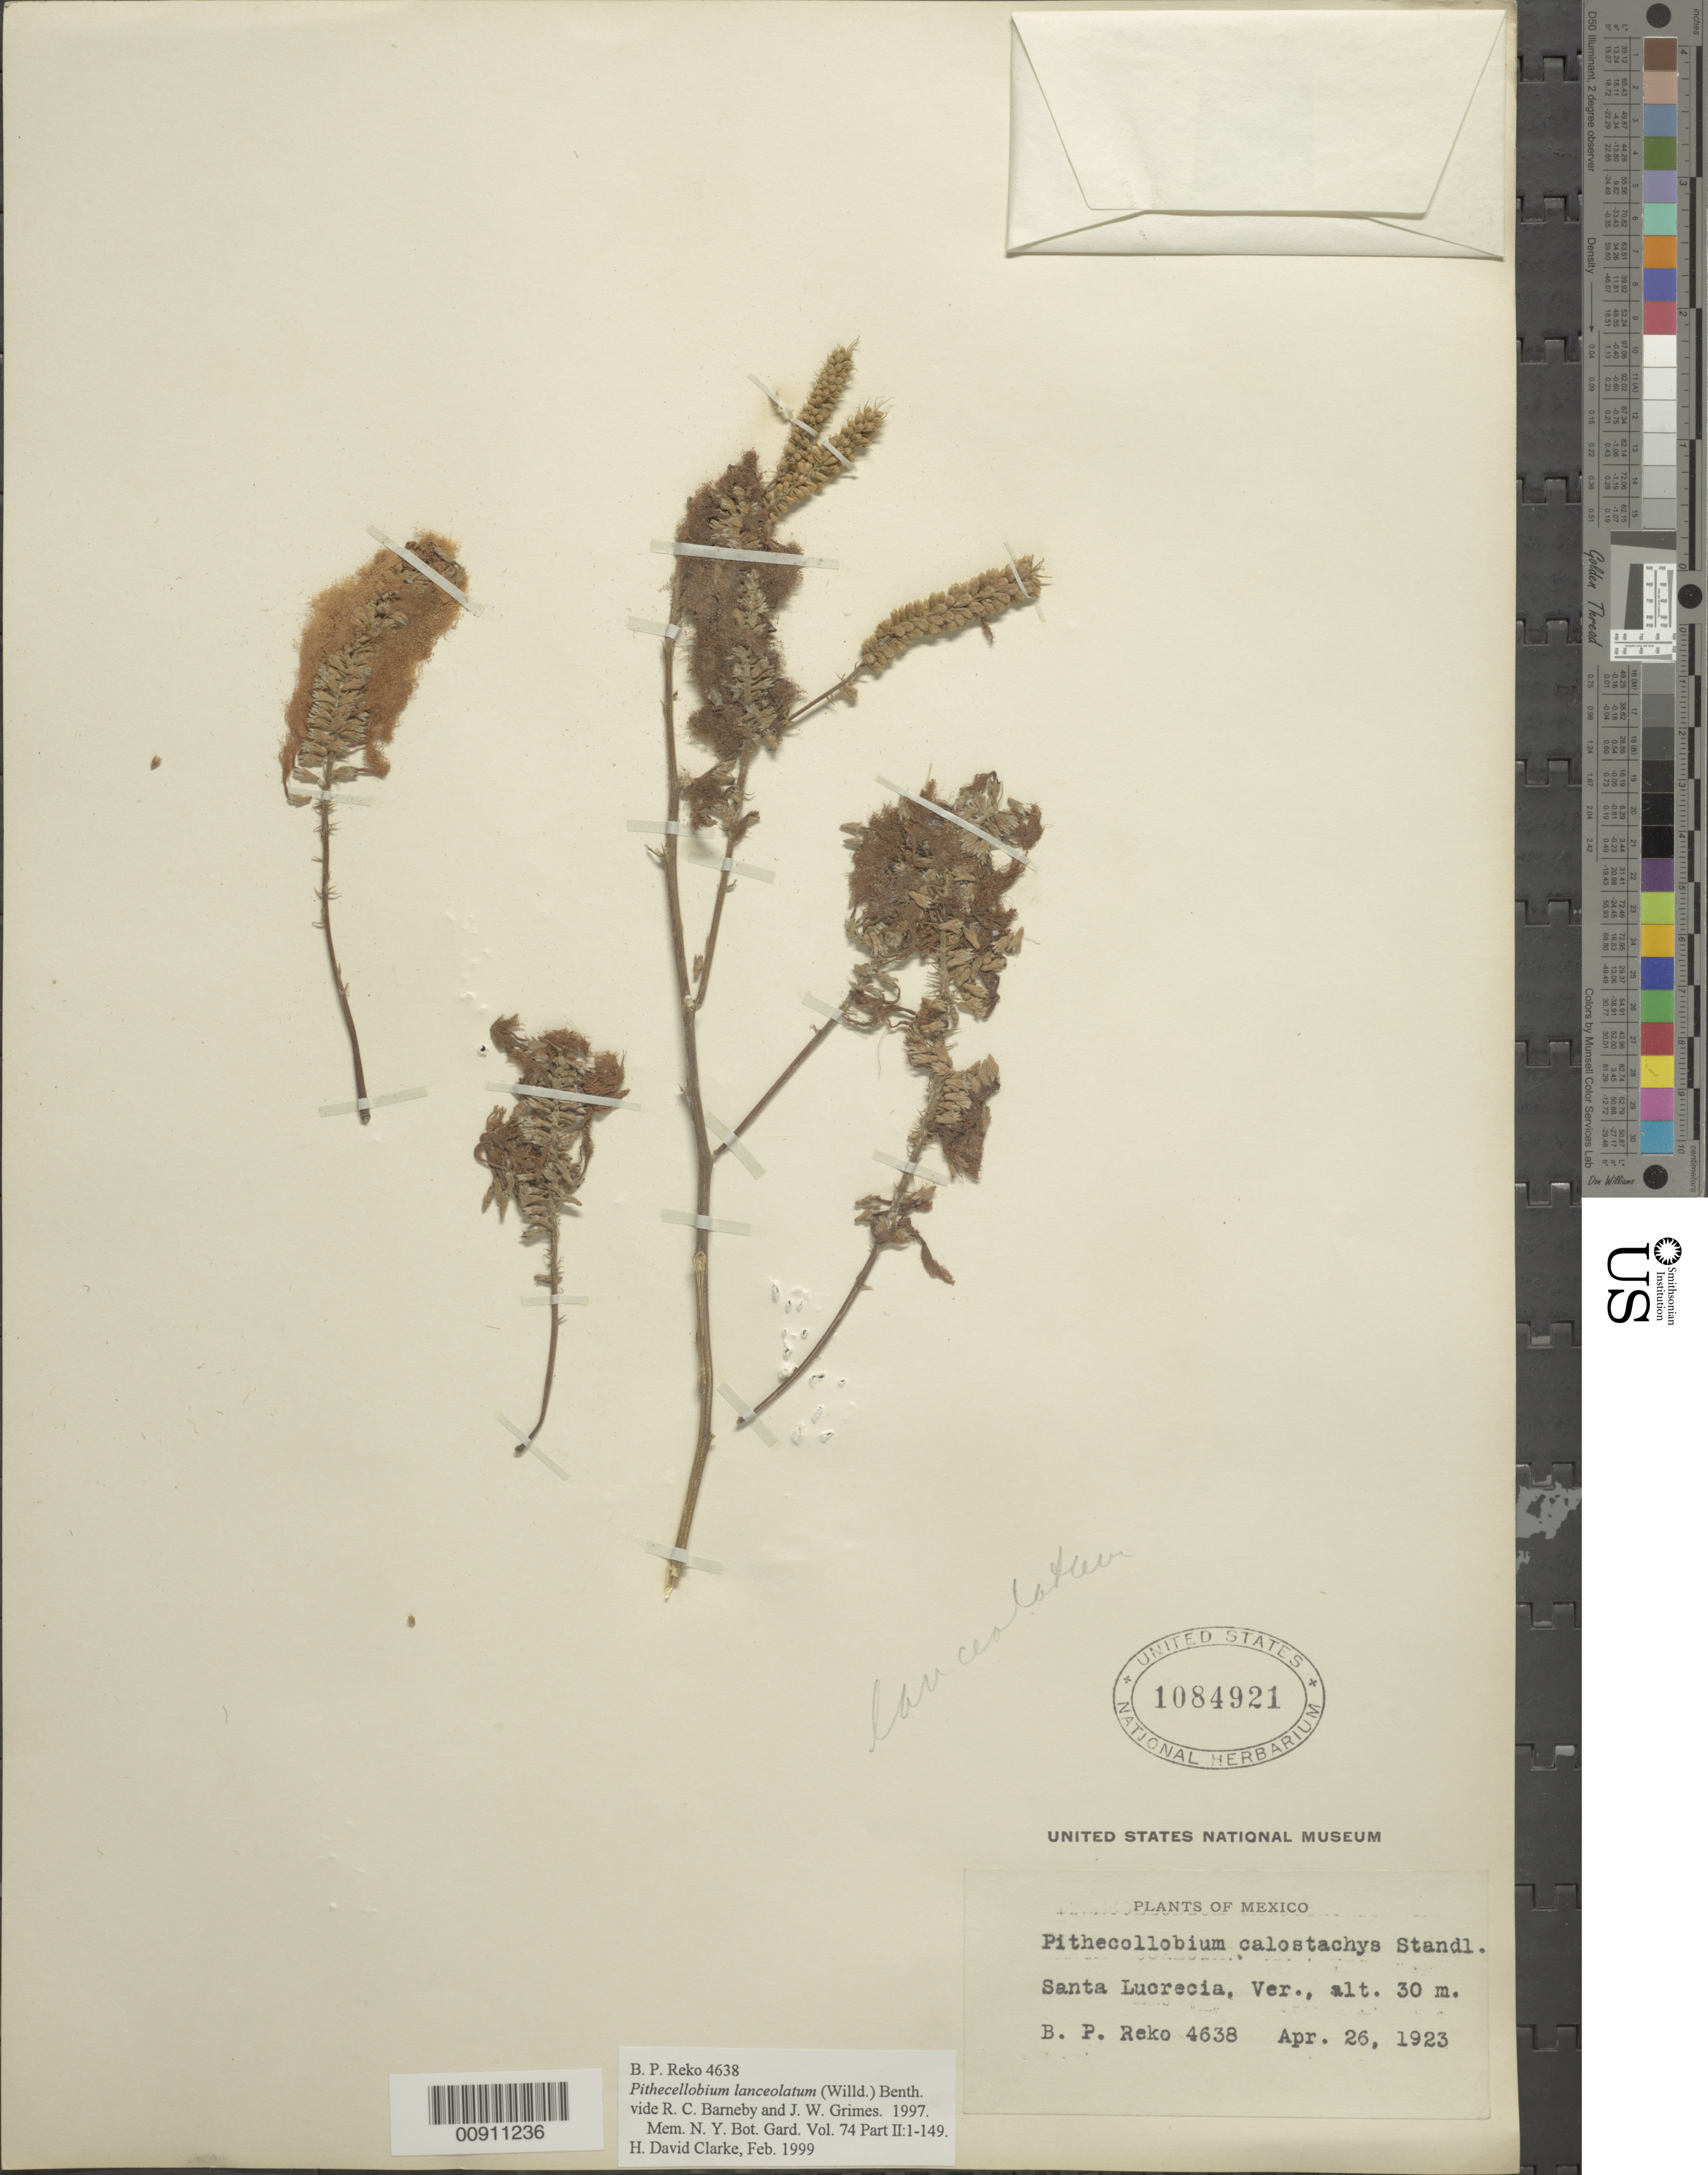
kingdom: Plantae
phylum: Tracheophyta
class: Magnoliopsida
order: Fabales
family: Fabaceae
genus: Pithecellobium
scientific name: Pithecellobium lanceolatum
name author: (Humb. & Bonpl. ex Willd.) Benth.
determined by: Clarke, H. D., University of North Carolina (Asheville)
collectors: B. P. Reko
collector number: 4638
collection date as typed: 26 Apr 1923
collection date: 1923-04-26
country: Mexico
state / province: Veracruz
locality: Santa Lucrecia, Veracruz.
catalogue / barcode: US 1084921